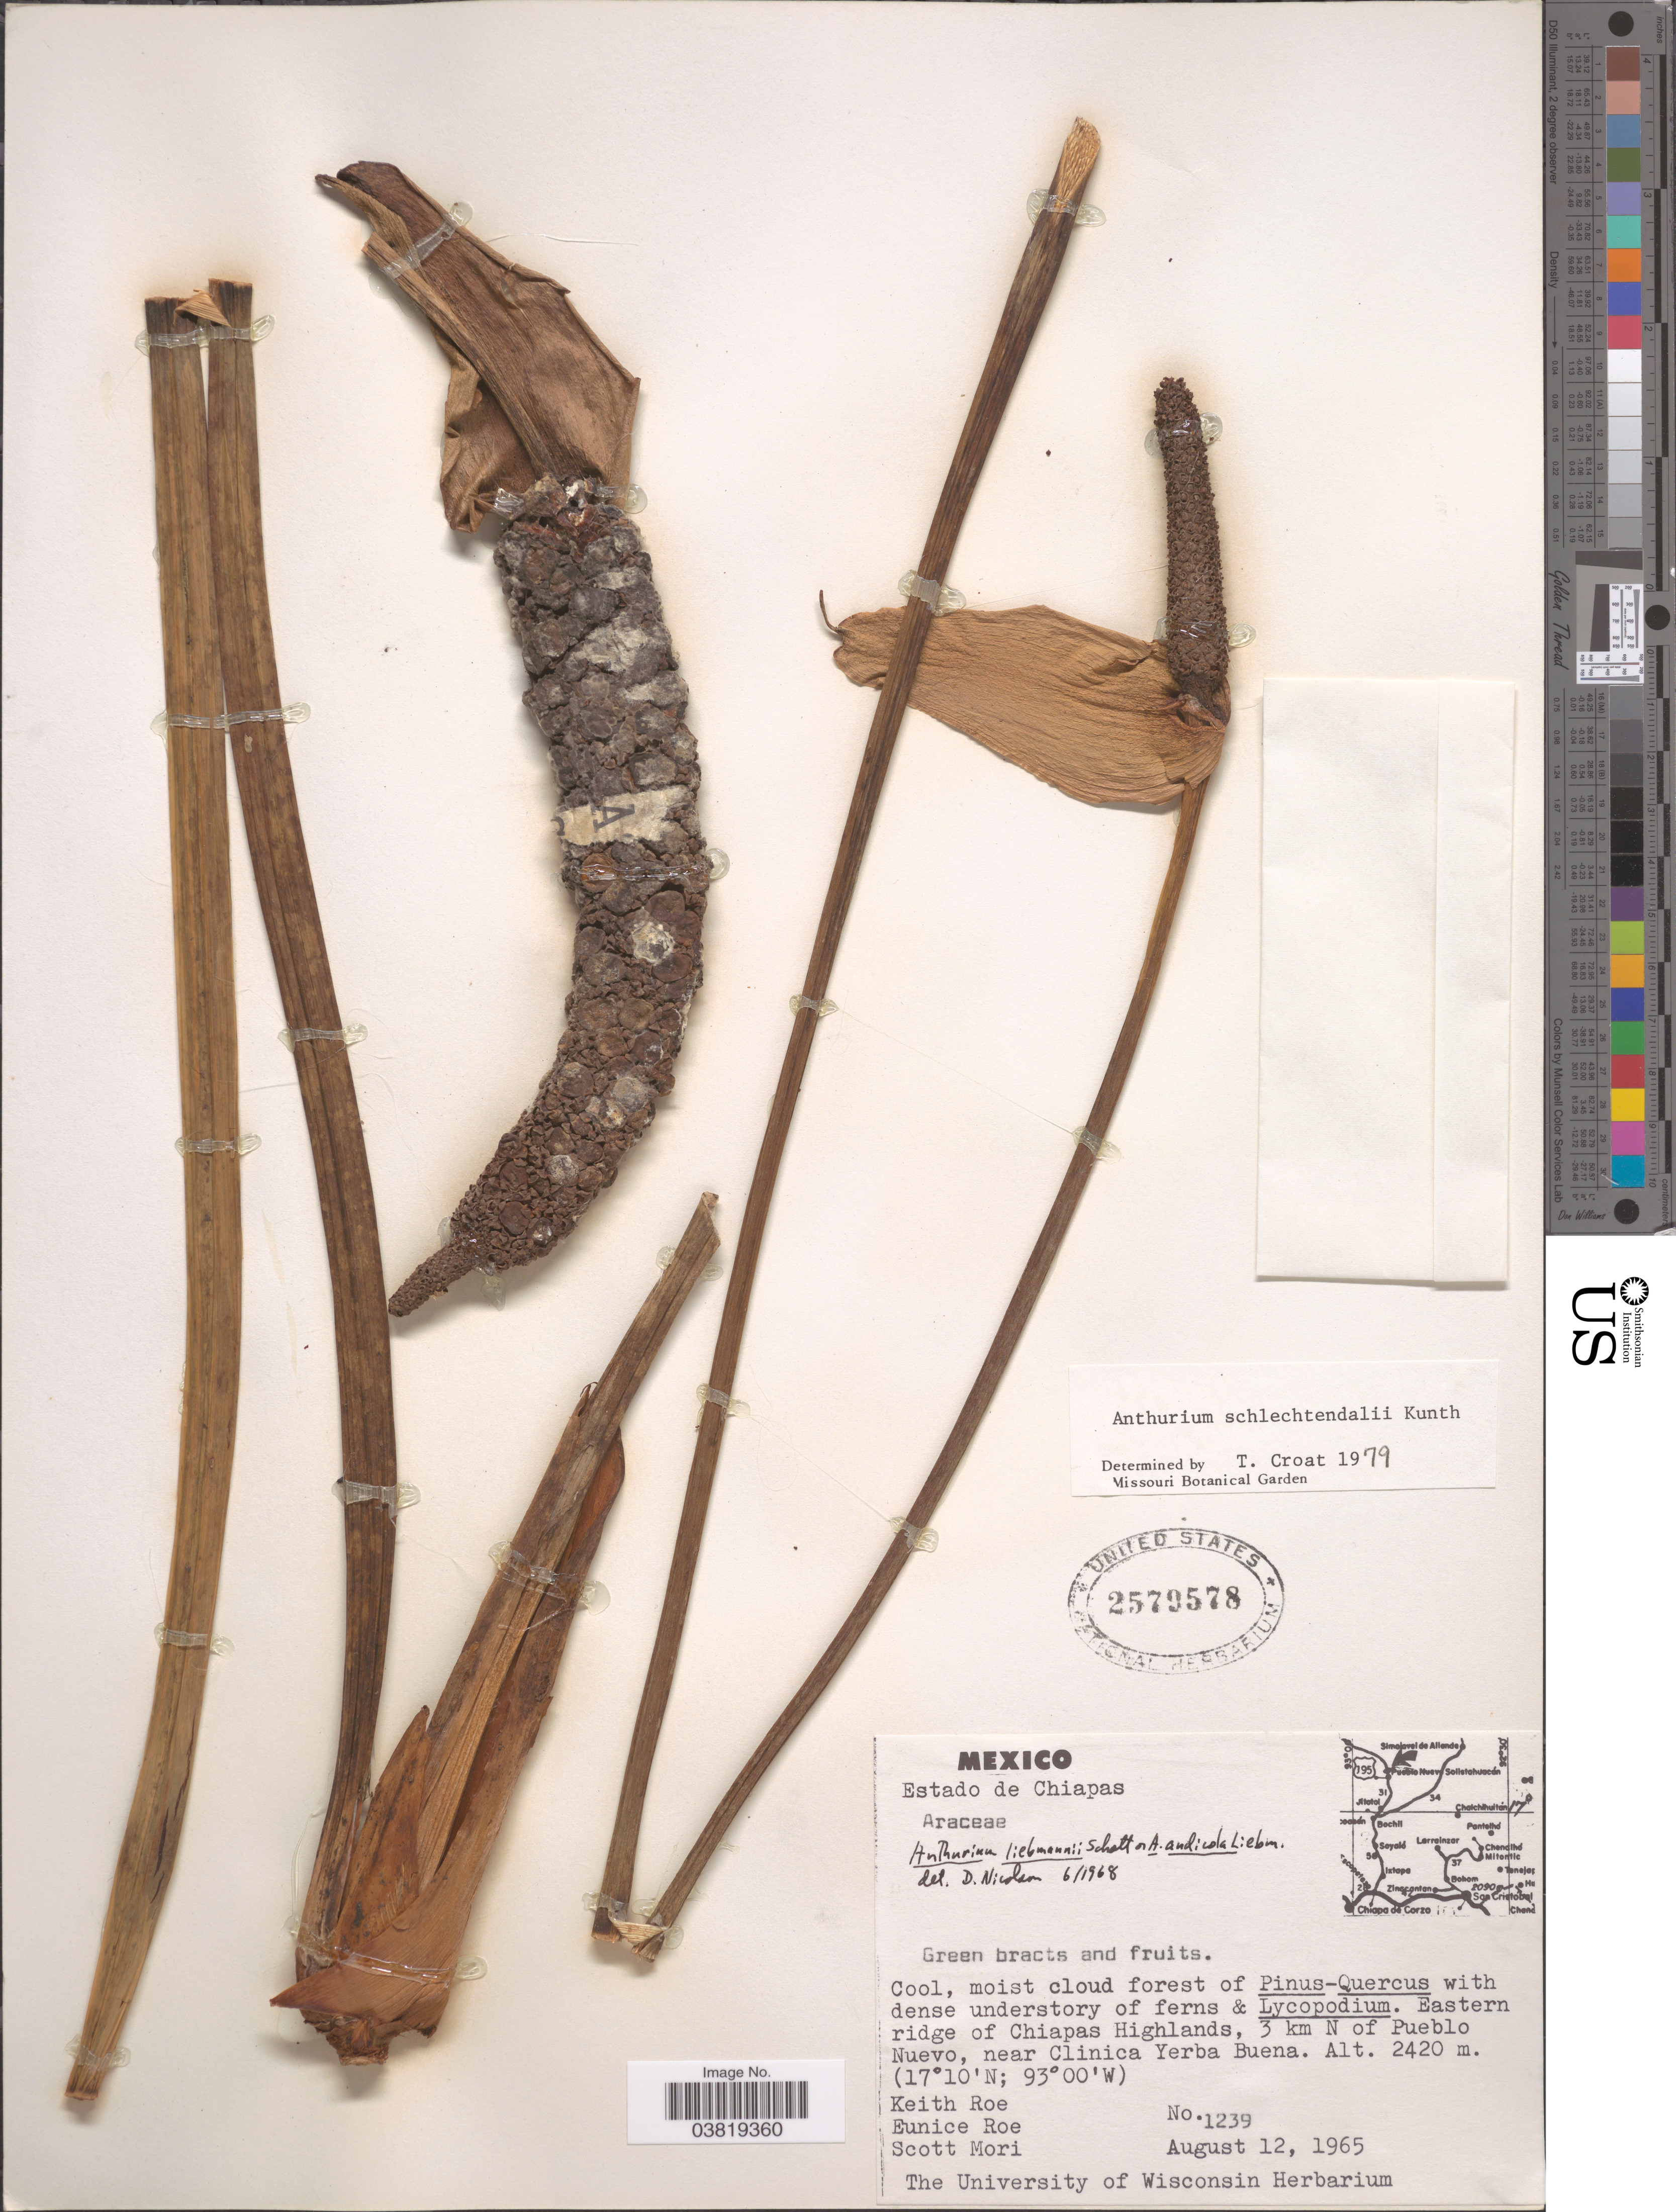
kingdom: Plantae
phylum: Tracheophyta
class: Liliopsida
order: Alismatales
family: Araceae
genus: Anthurium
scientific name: Anthurium schlechtendalii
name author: Kunth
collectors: K. E. Roe, E. Roe & S. Mori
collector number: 1239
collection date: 1965-08-12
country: Mexico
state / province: Chiapas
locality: Eastern ridge over Chiapas Highlands, 3 km N of Pueblo Nuevo, near Clinica Yerba Buena.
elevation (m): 2420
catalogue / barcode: US 2579578